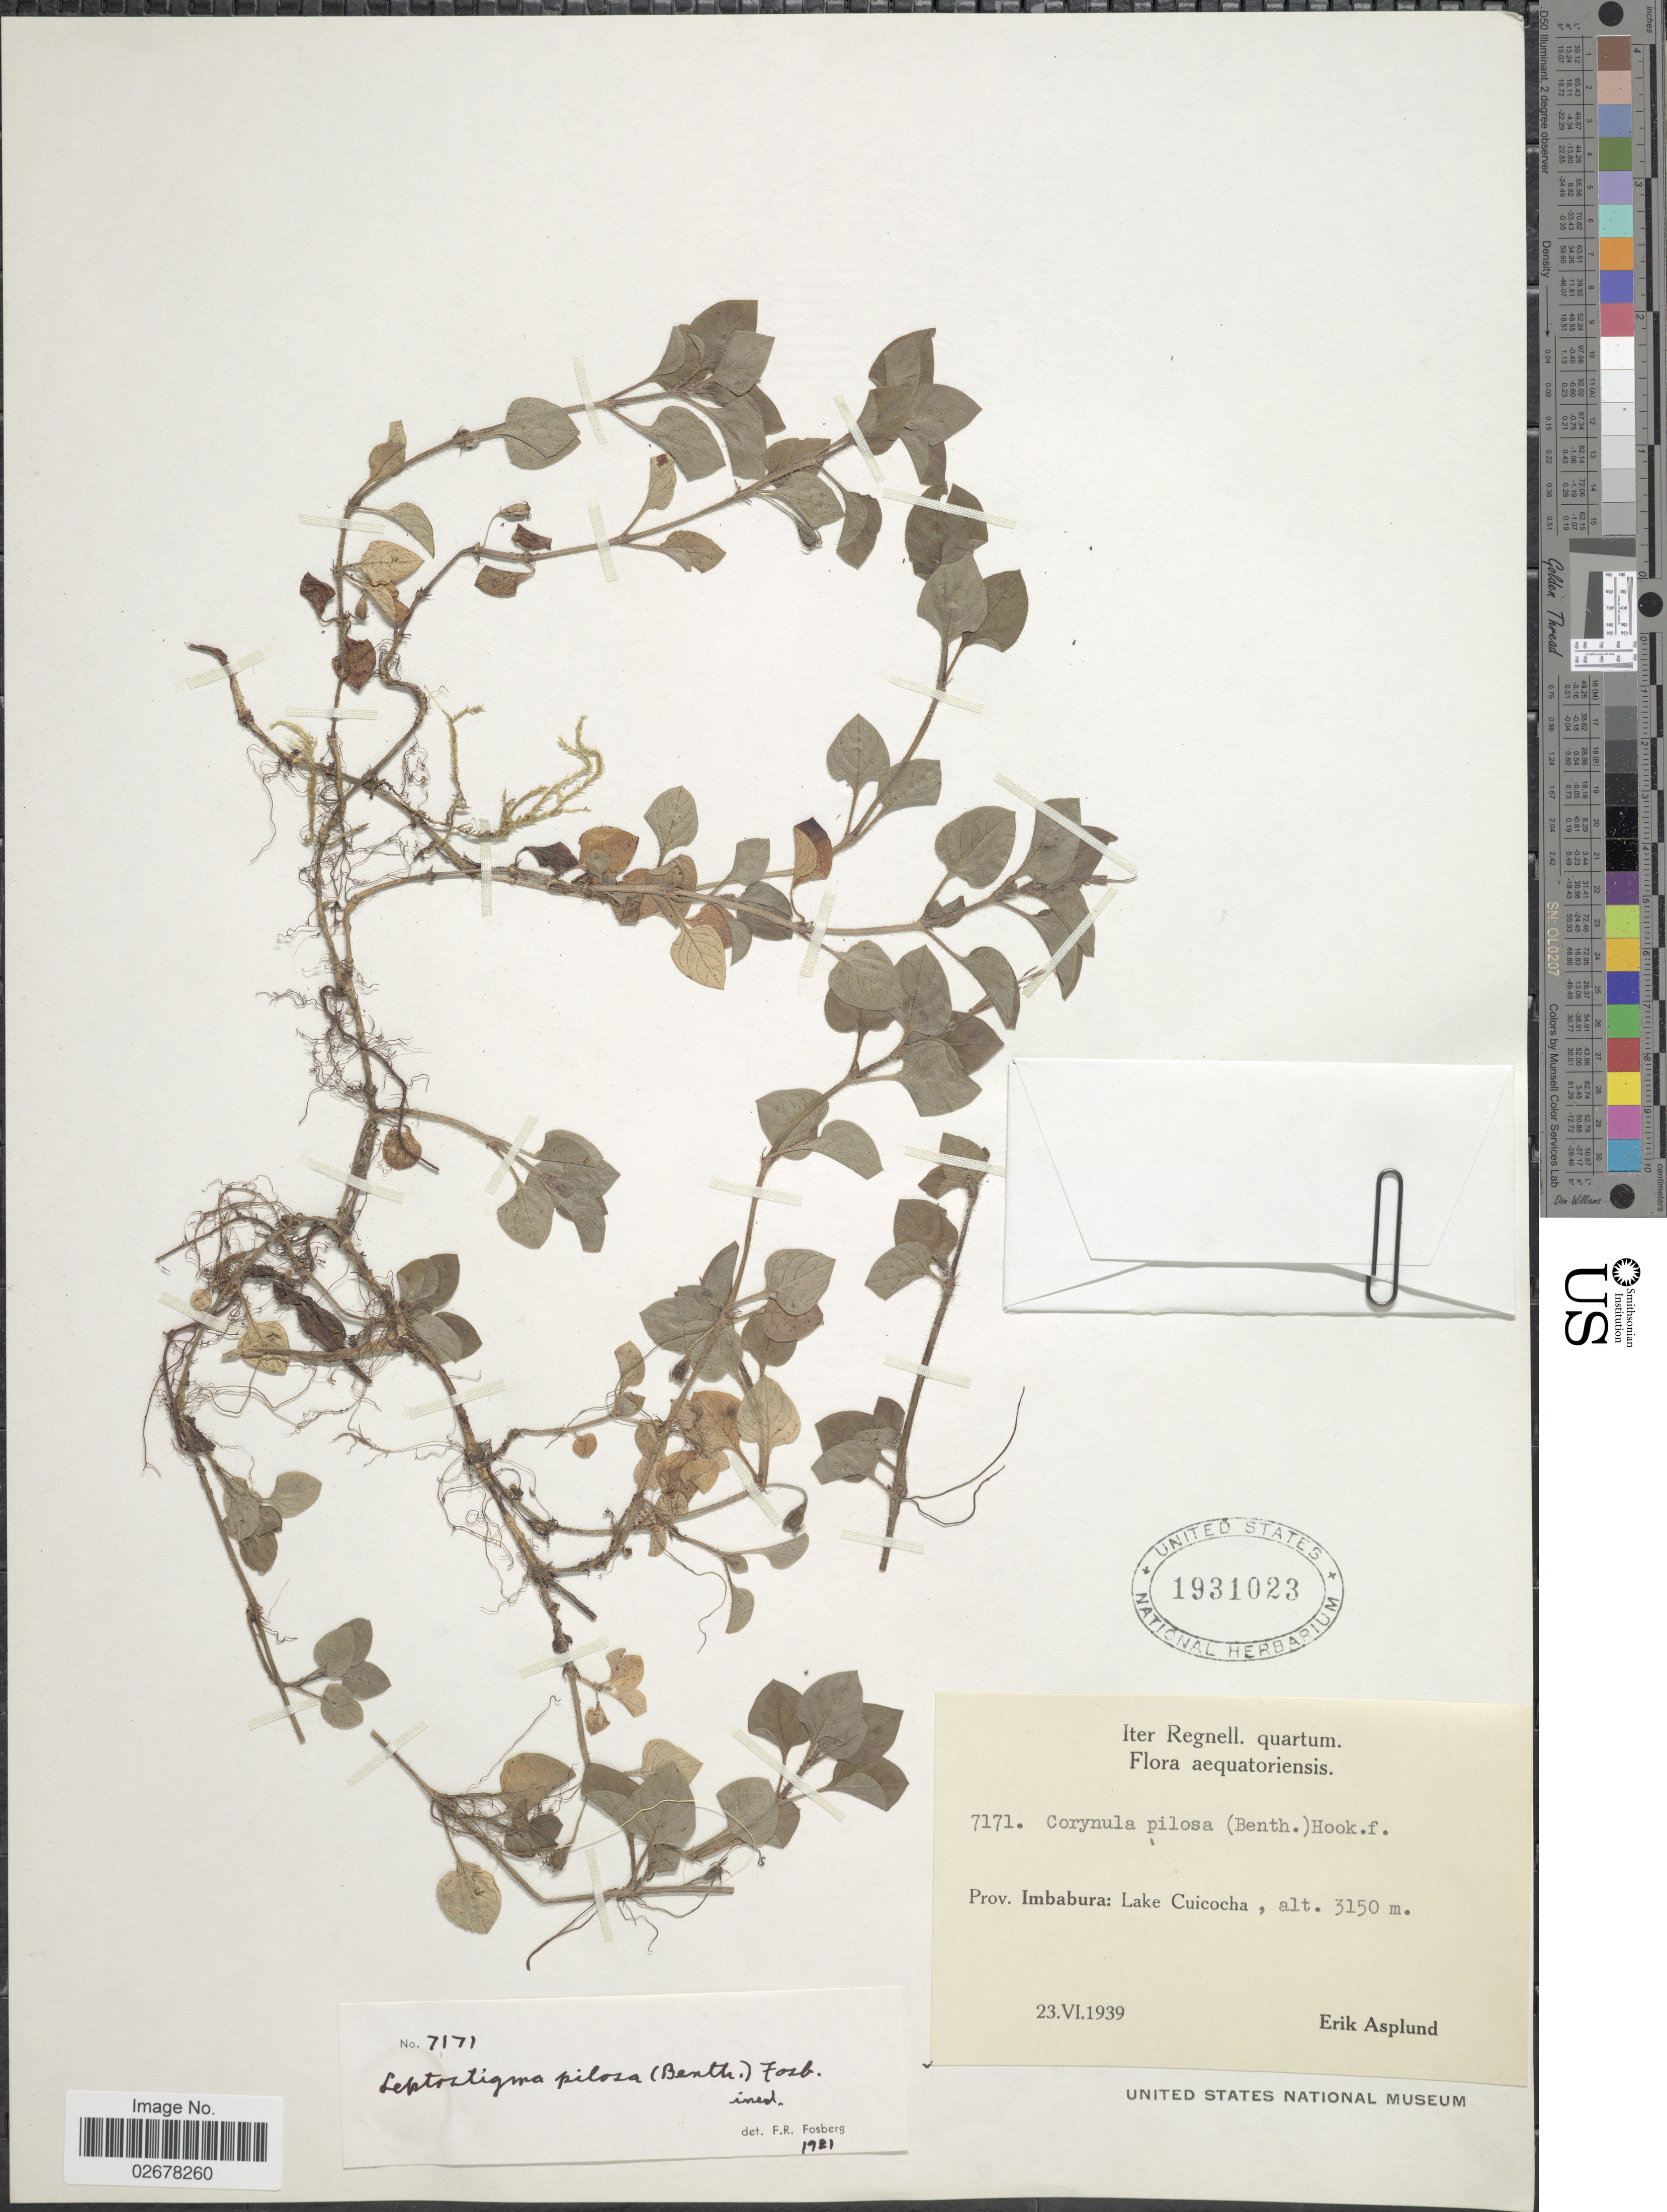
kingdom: Plantae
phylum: Tracheophyta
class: Magnoliopsida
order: Gentianales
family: Rubiaceae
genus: Leptostigma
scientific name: Leptostigma pilosum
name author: (Benth.) Fosberg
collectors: E. Asplund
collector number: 7171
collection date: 1939-06-23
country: Ecuador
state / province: Imbabura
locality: Iter Regnellianum qaurtum, aequatoriensis, Lake Cuicocha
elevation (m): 3150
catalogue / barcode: US 1931023